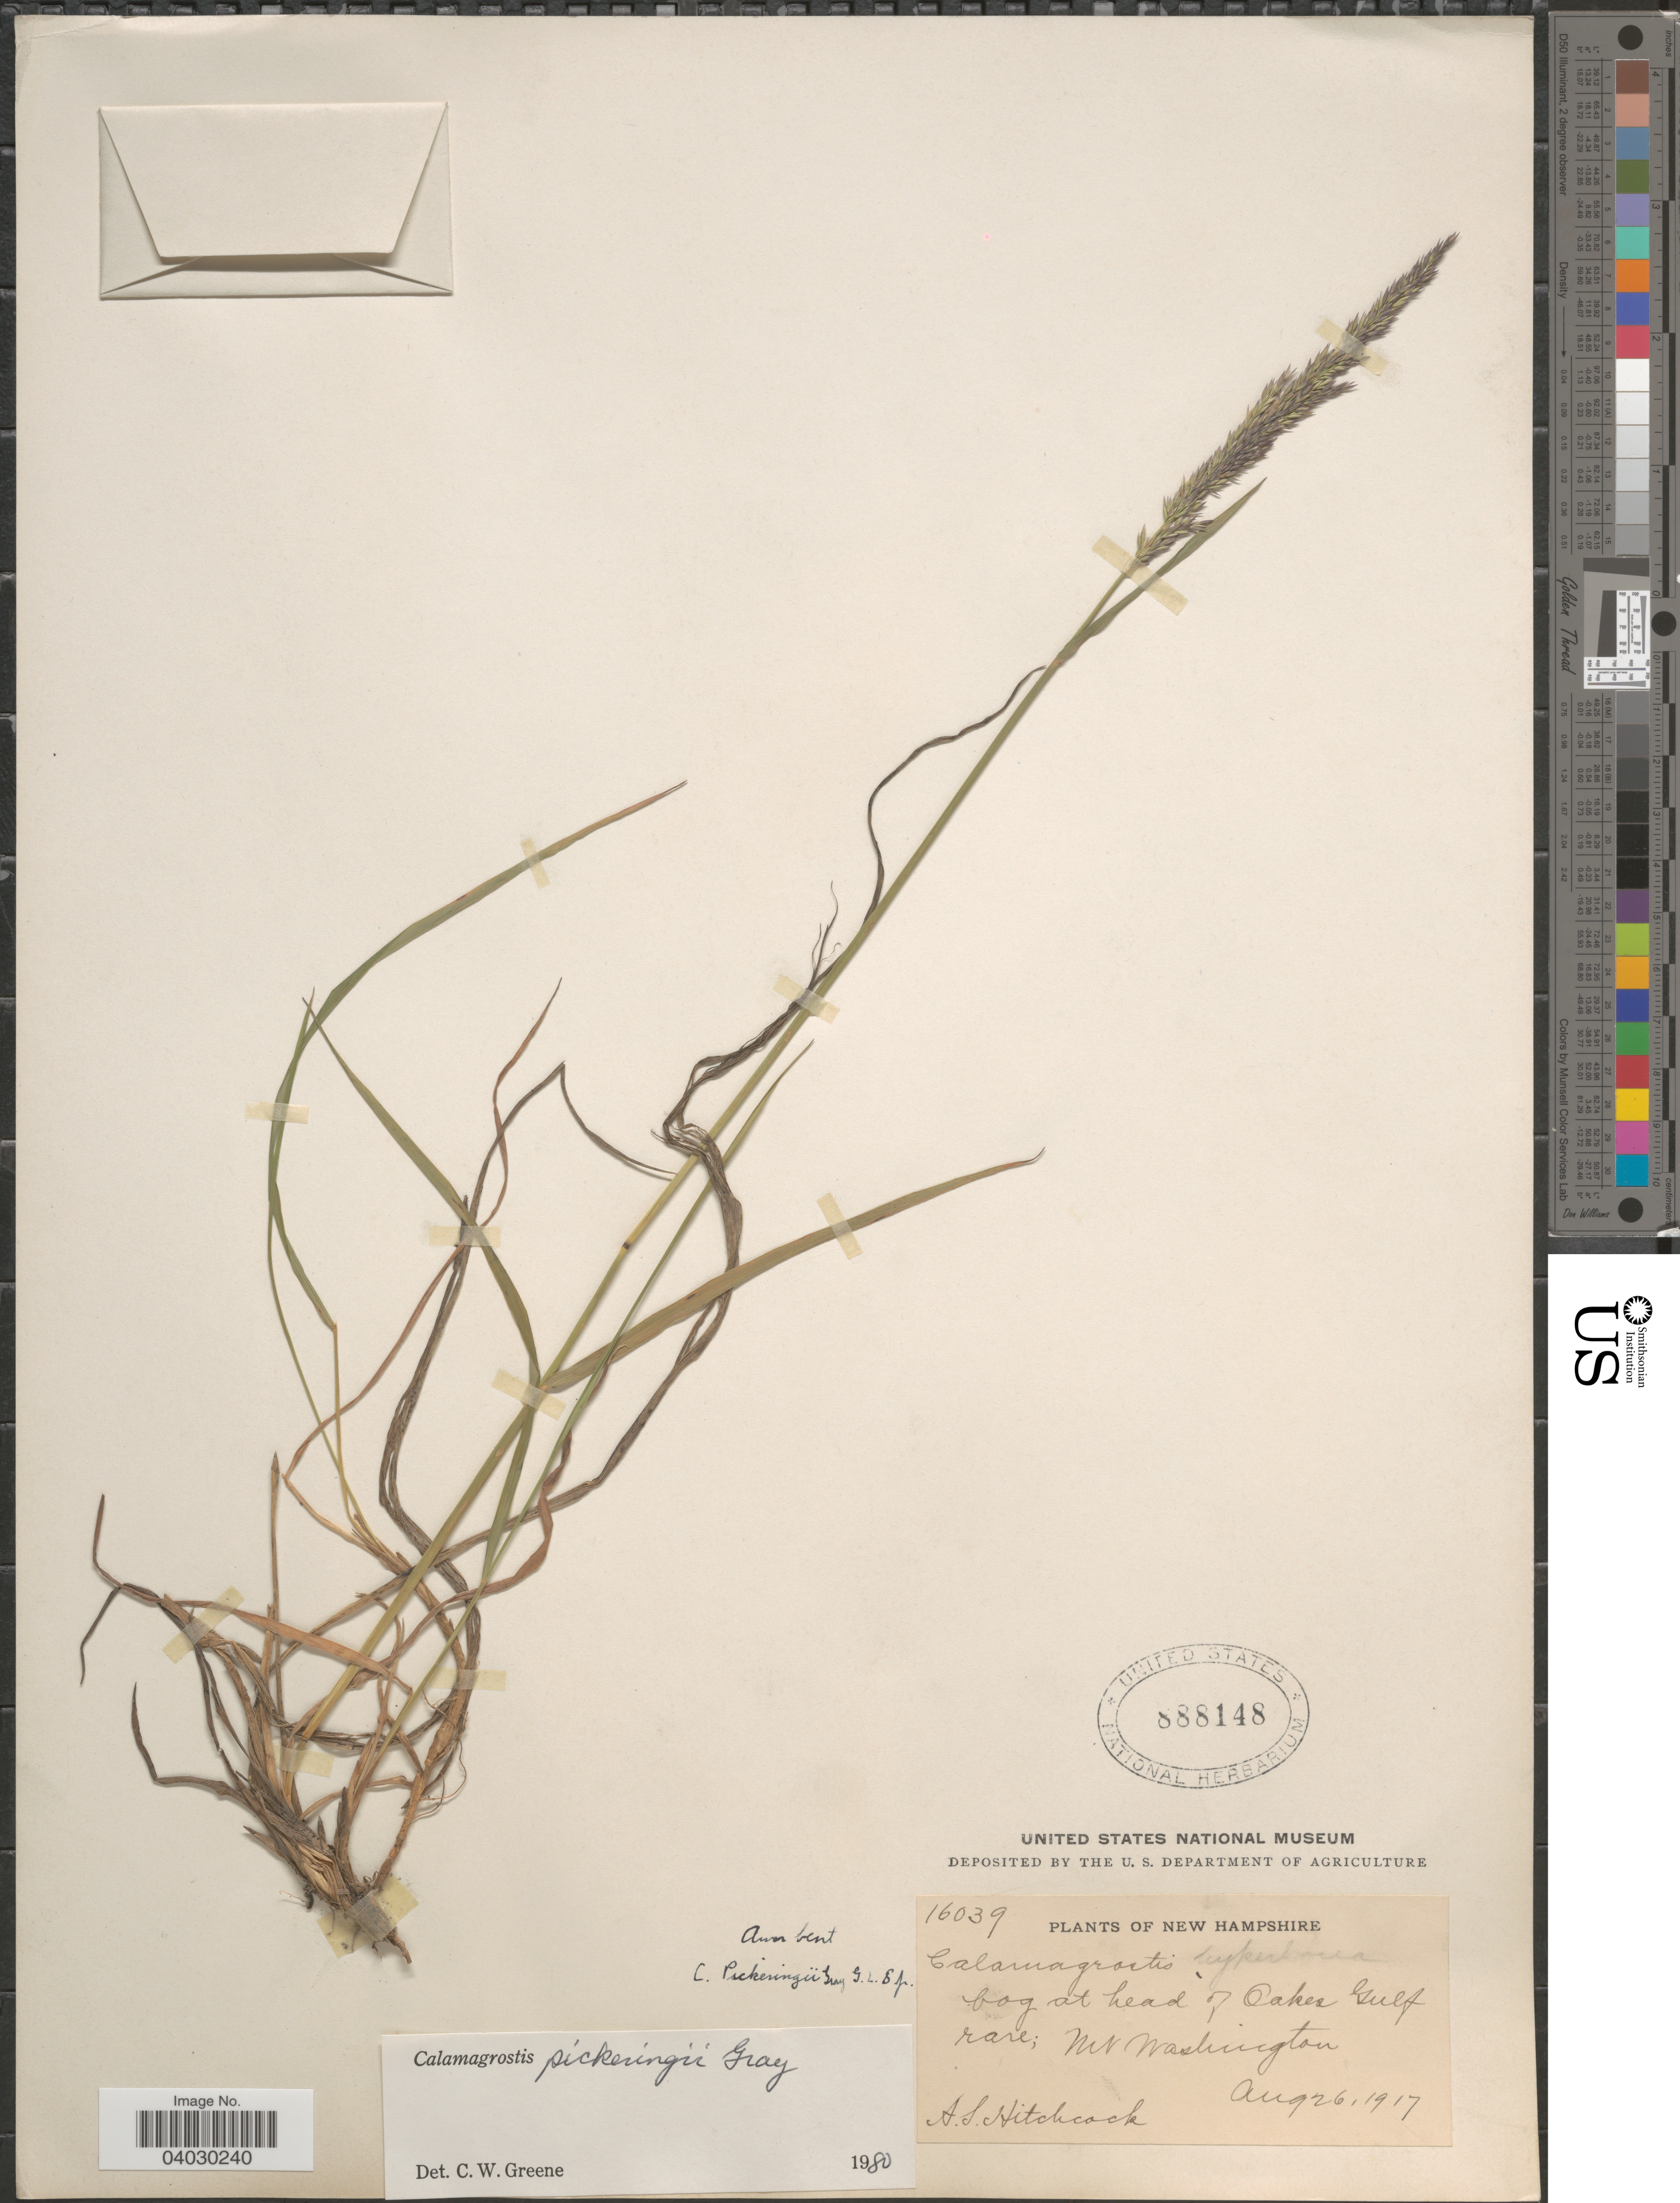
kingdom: Plantae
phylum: Tracheophyta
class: Liliopsida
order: Poales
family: Poaceae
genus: Calamagrostis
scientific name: Calamagrostis pickeringii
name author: A. Gray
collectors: A. S. Hitchcock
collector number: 16039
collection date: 1917-08-26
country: United States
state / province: New Hampshire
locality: Bog at head of Oakes Gulf. Mt. Washington.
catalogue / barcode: US 888148